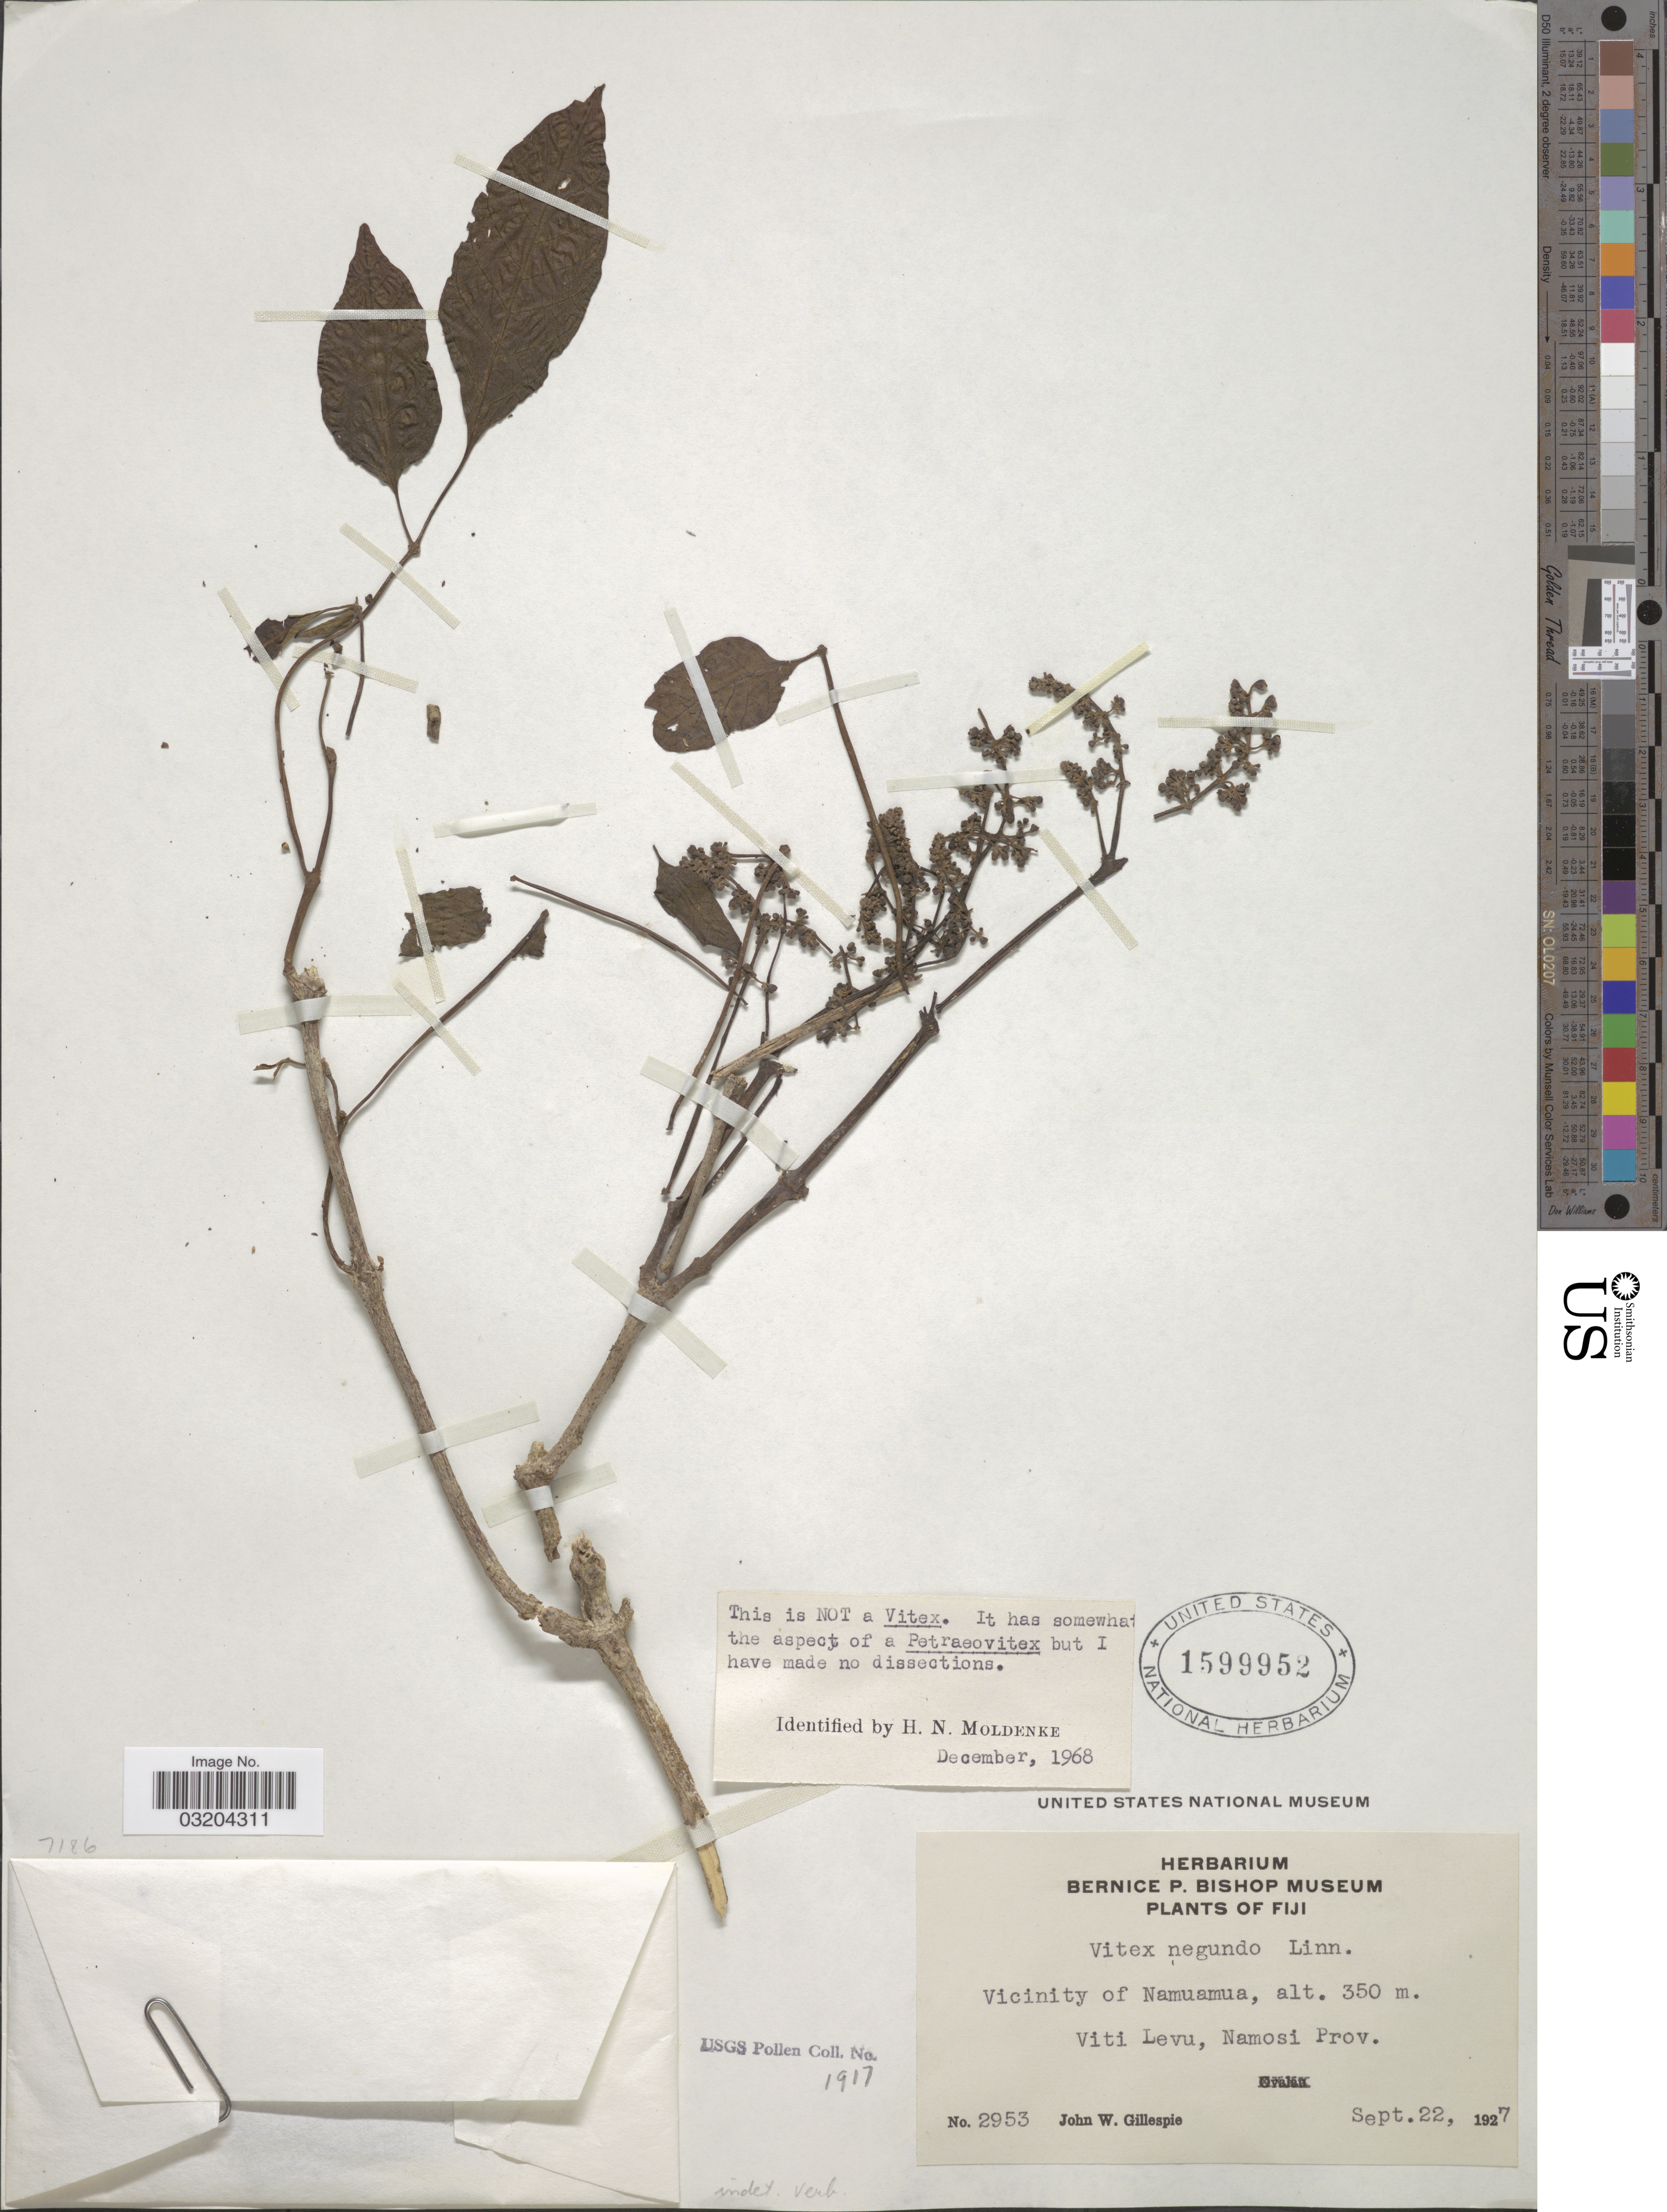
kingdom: Plantae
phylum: Tracheophyta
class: Magnoliopsida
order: Lamiales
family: Verbenaceae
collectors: J. W. Gillespie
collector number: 2953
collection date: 1927-09-22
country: Fiji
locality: Vicinity of Namuamua, Viti Levu, Namosi Prov.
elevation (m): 350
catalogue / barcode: US 1599952